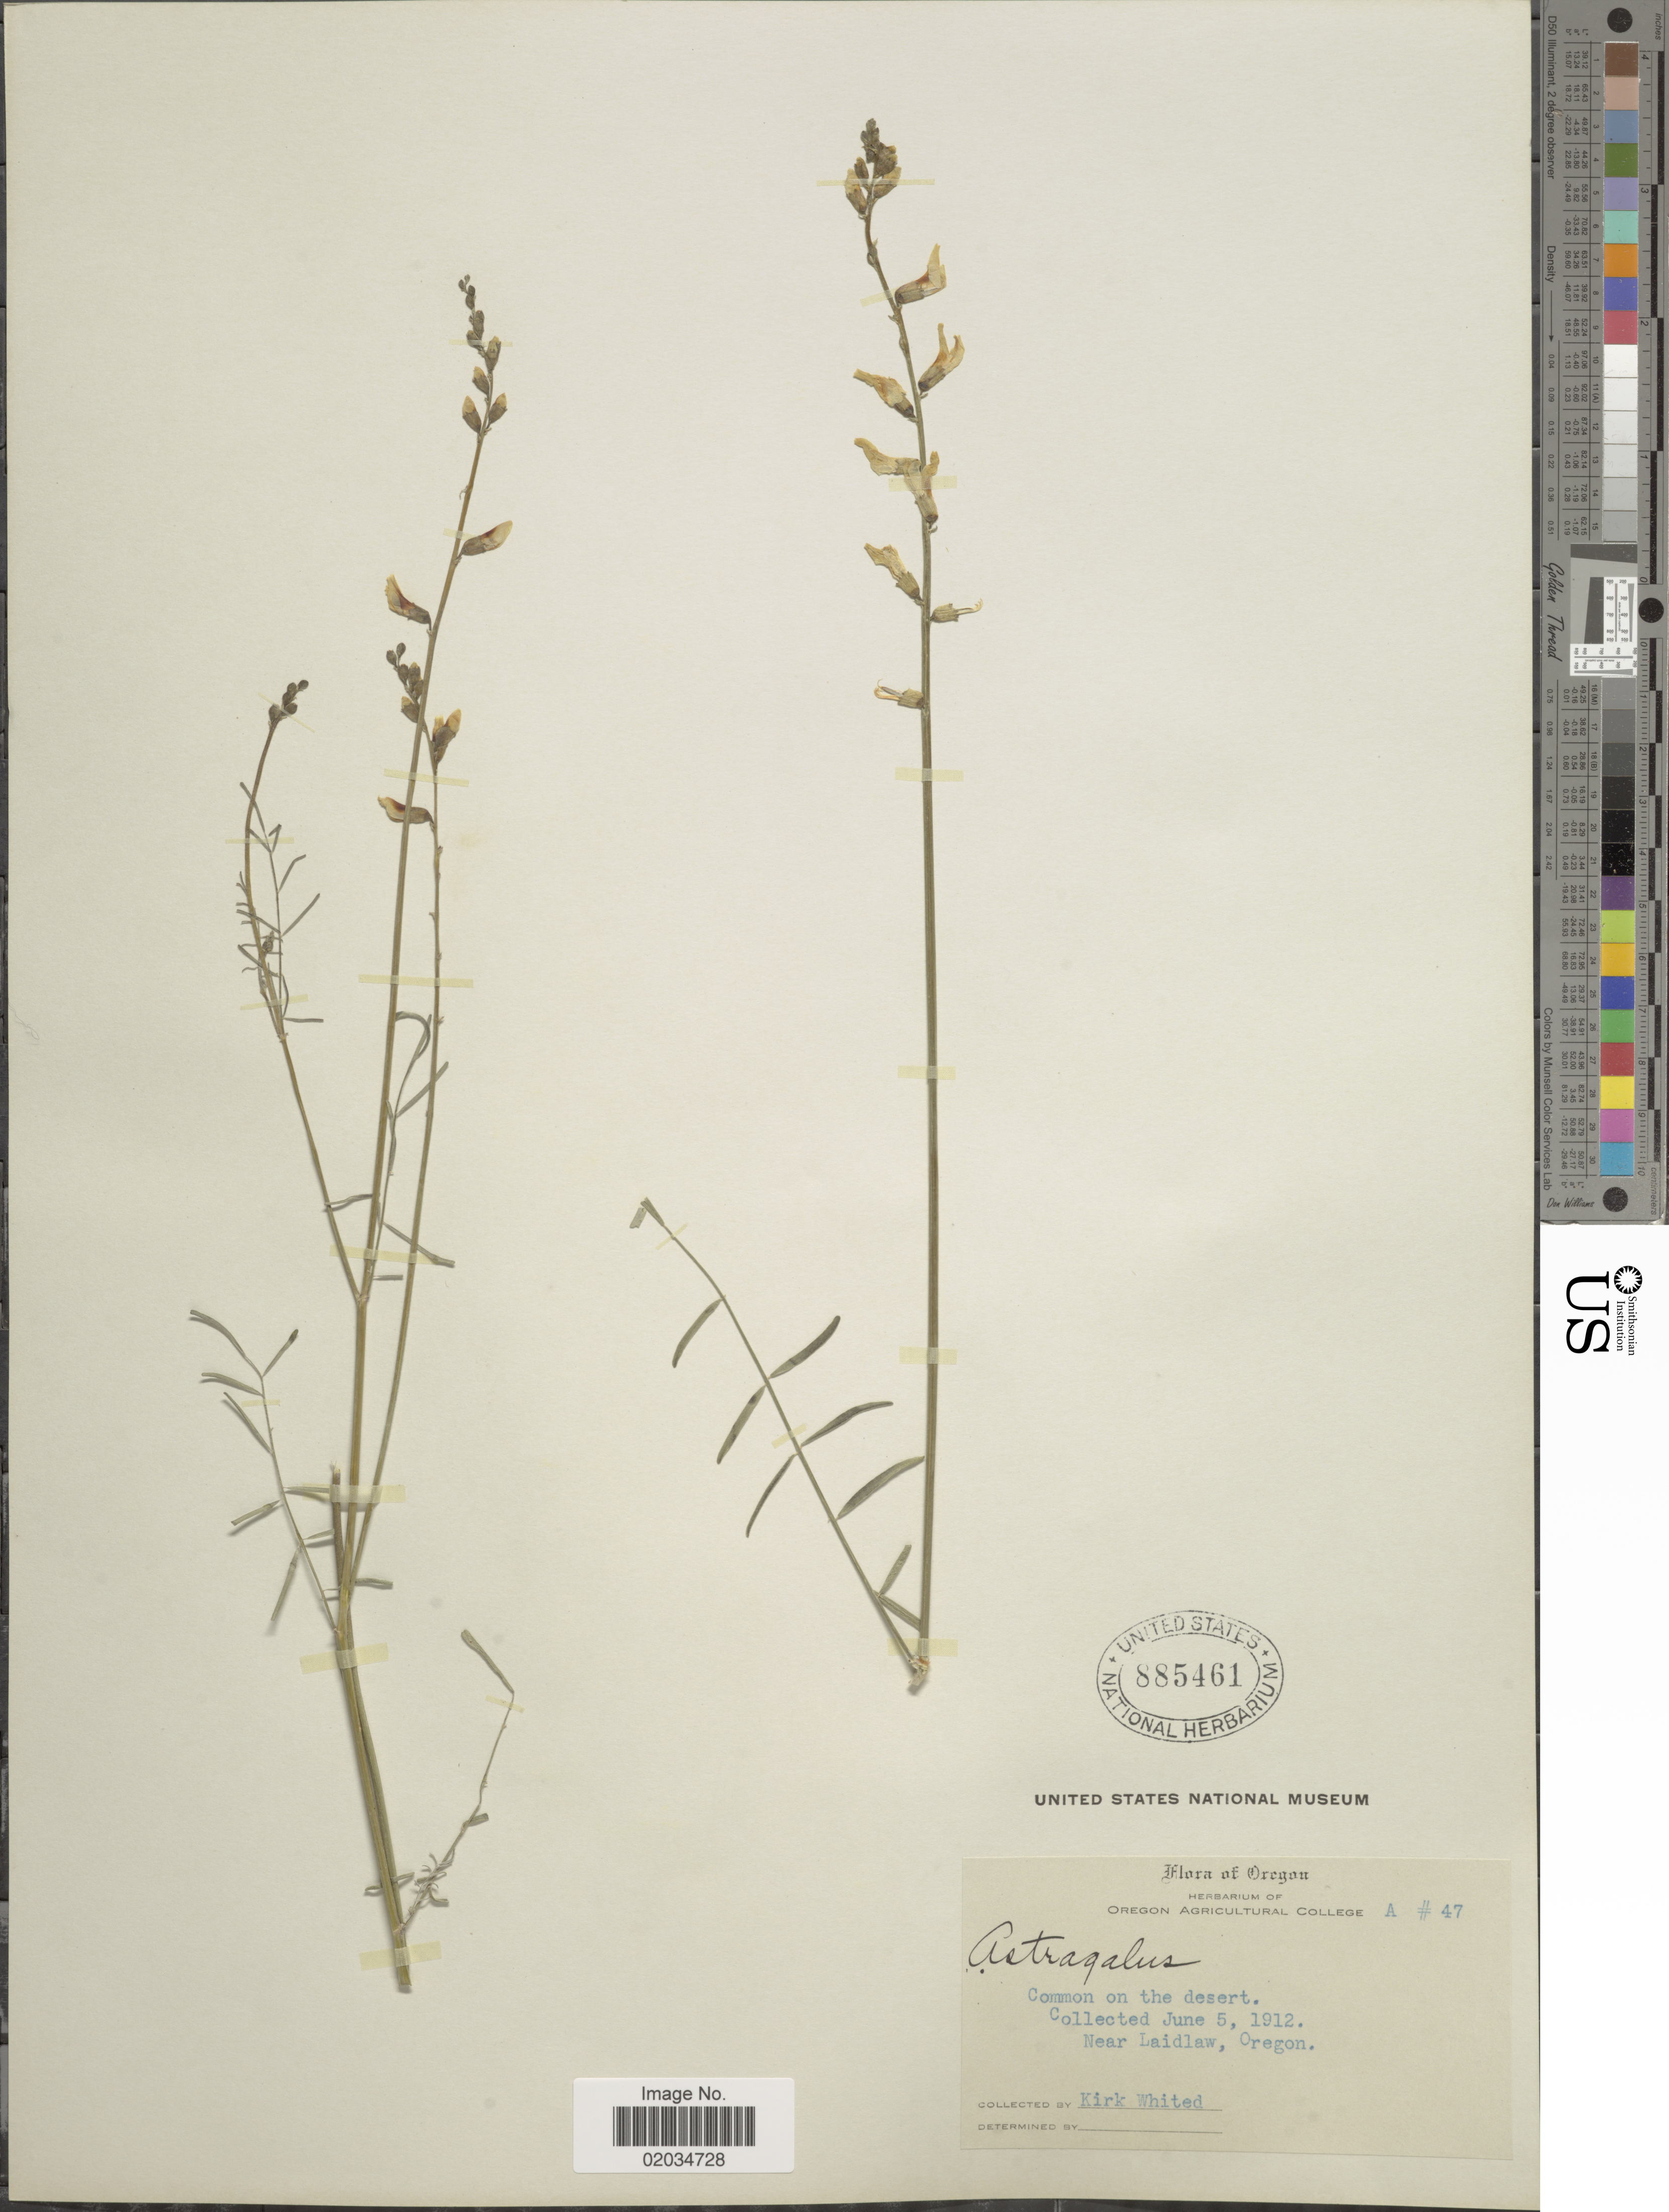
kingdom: Plantae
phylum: Tracheophyta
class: Magnoliopsida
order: Fabales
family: Fabaceae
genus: Astragalus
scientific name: Astragalus stenophyllus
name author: Torr. & A. Gray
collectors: K. Whited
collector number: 47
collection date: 1912-06-05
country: United States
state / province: Oregon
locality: Near Laidlaw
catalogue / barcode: US 885461